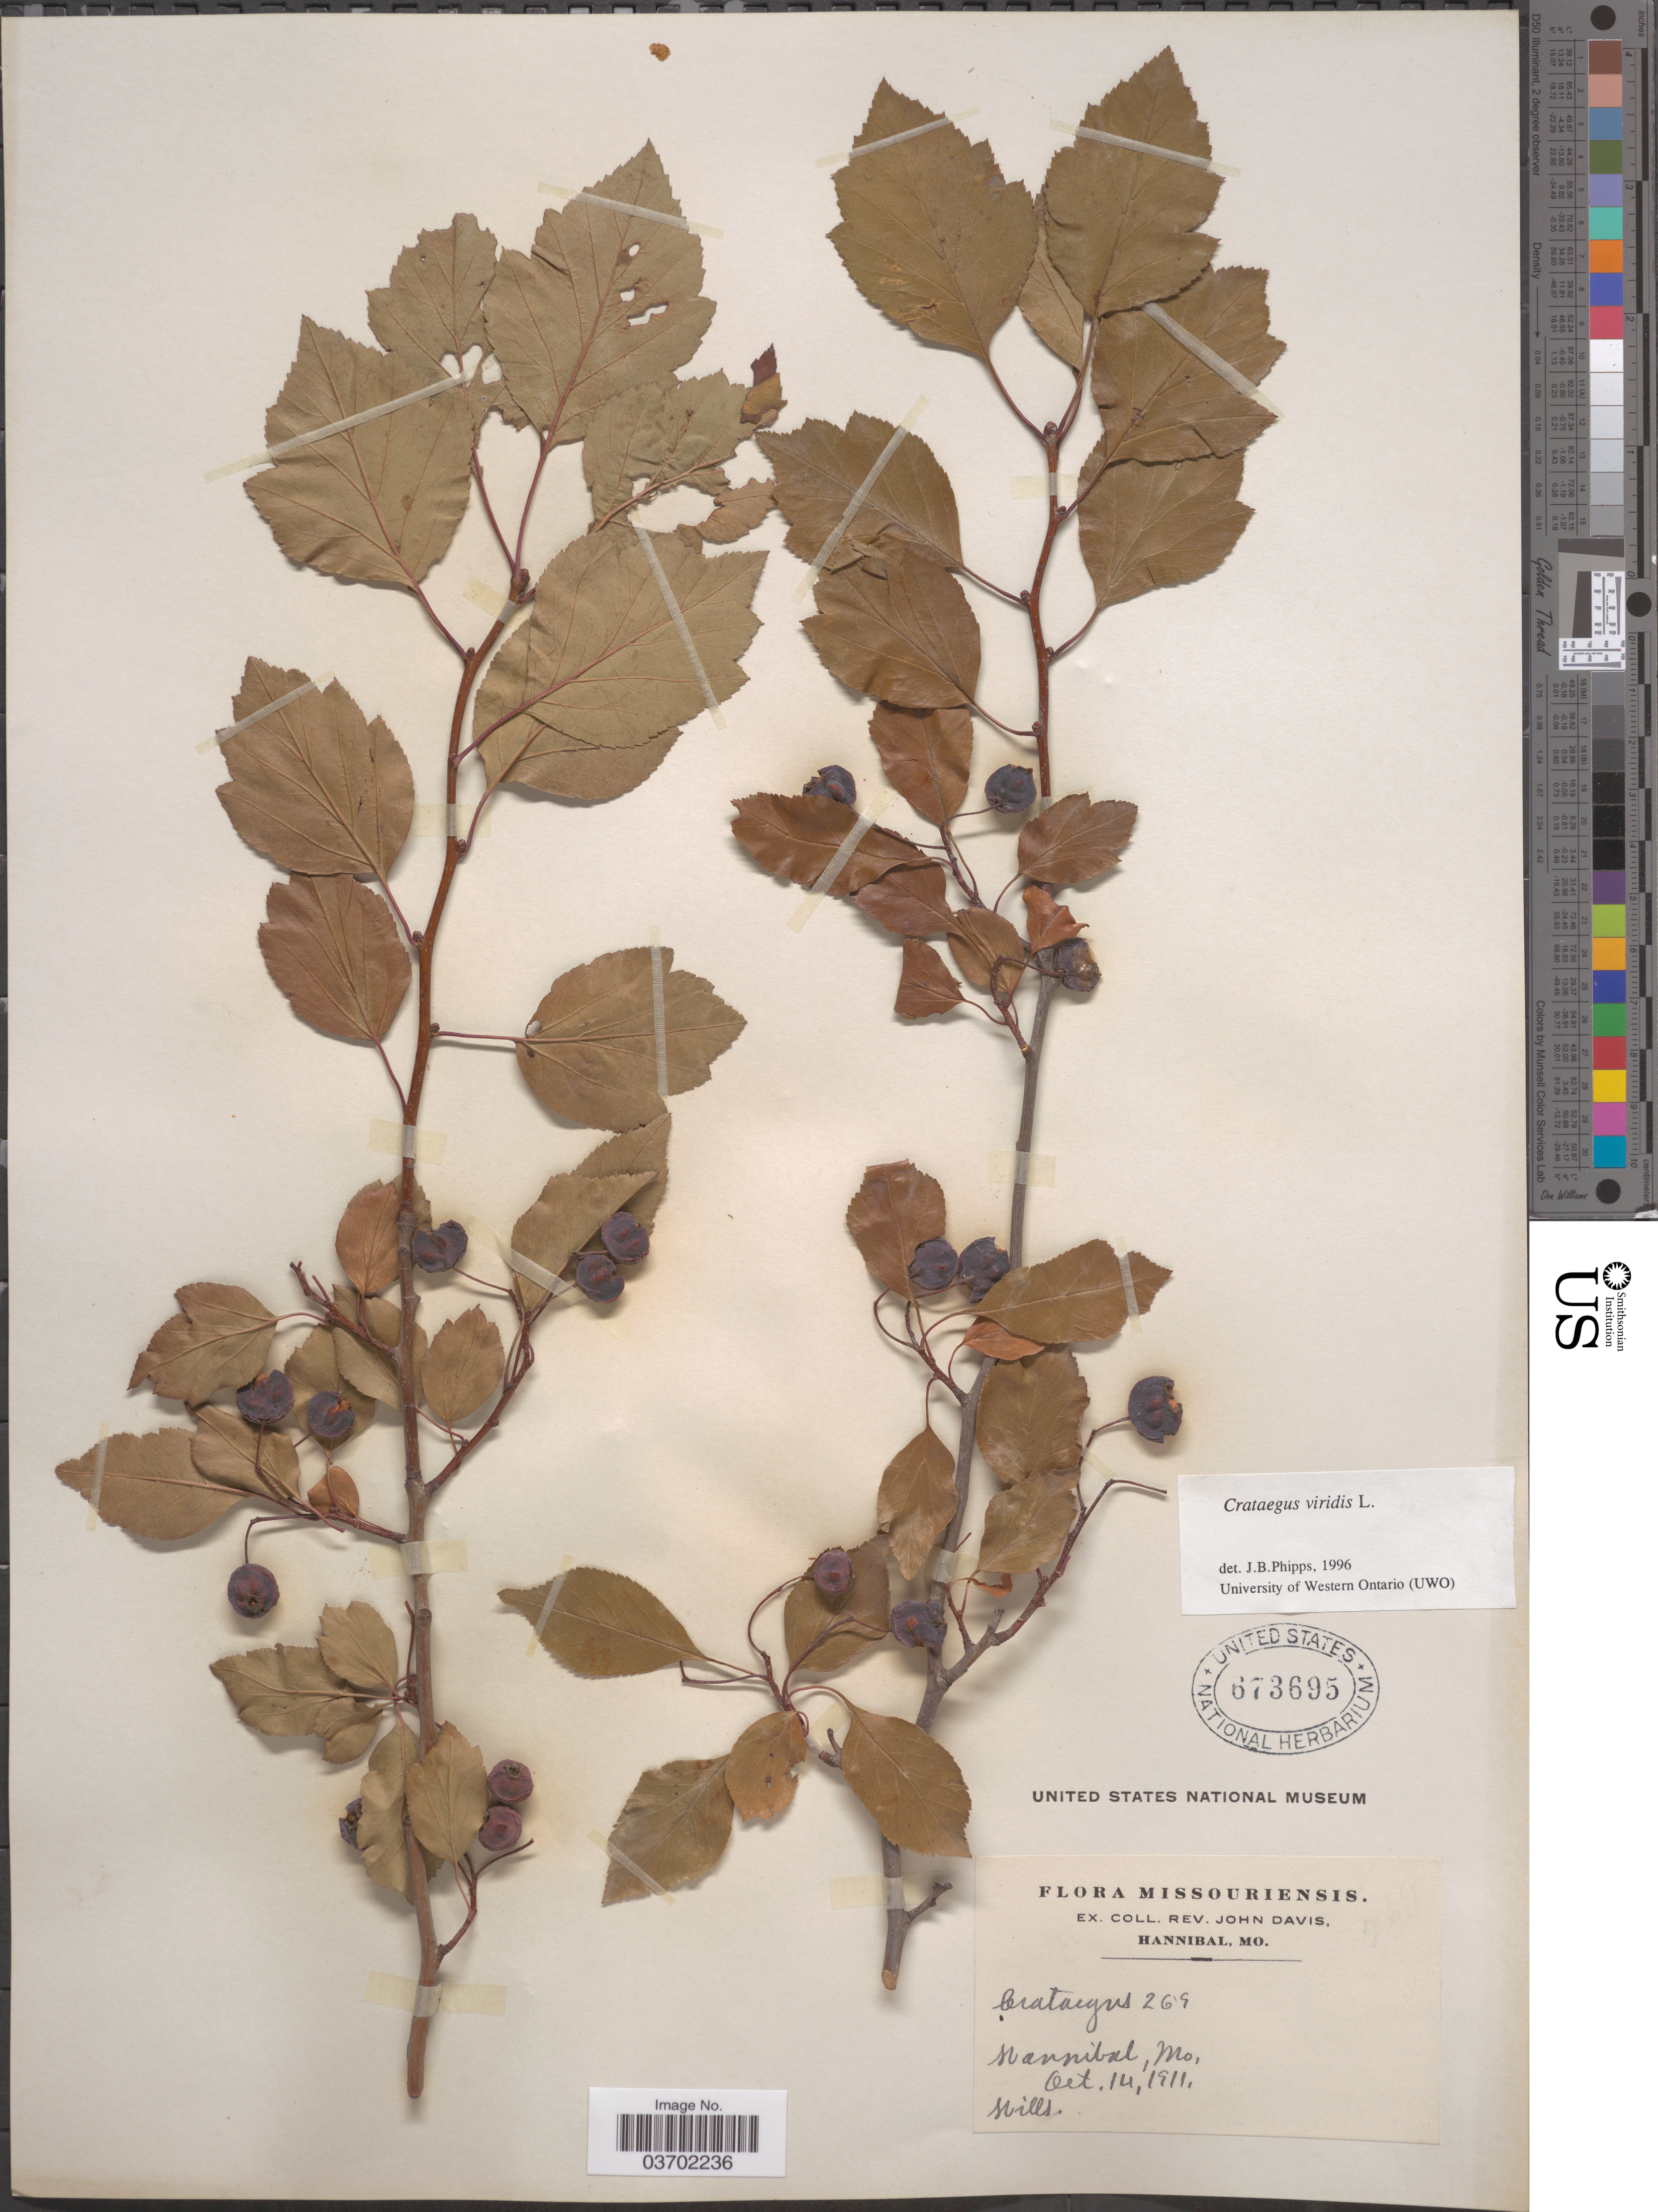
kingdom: Plantae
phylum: Tracheophyta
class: Magnoliopsida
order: Rosales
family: Rosaceae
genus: Crataegus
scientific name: Crataegus viridis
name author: L.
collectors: J. Davis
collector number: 269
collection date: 1911-10-14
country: United States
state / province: Mississippi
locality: Hannibal.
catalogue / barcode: US 673695